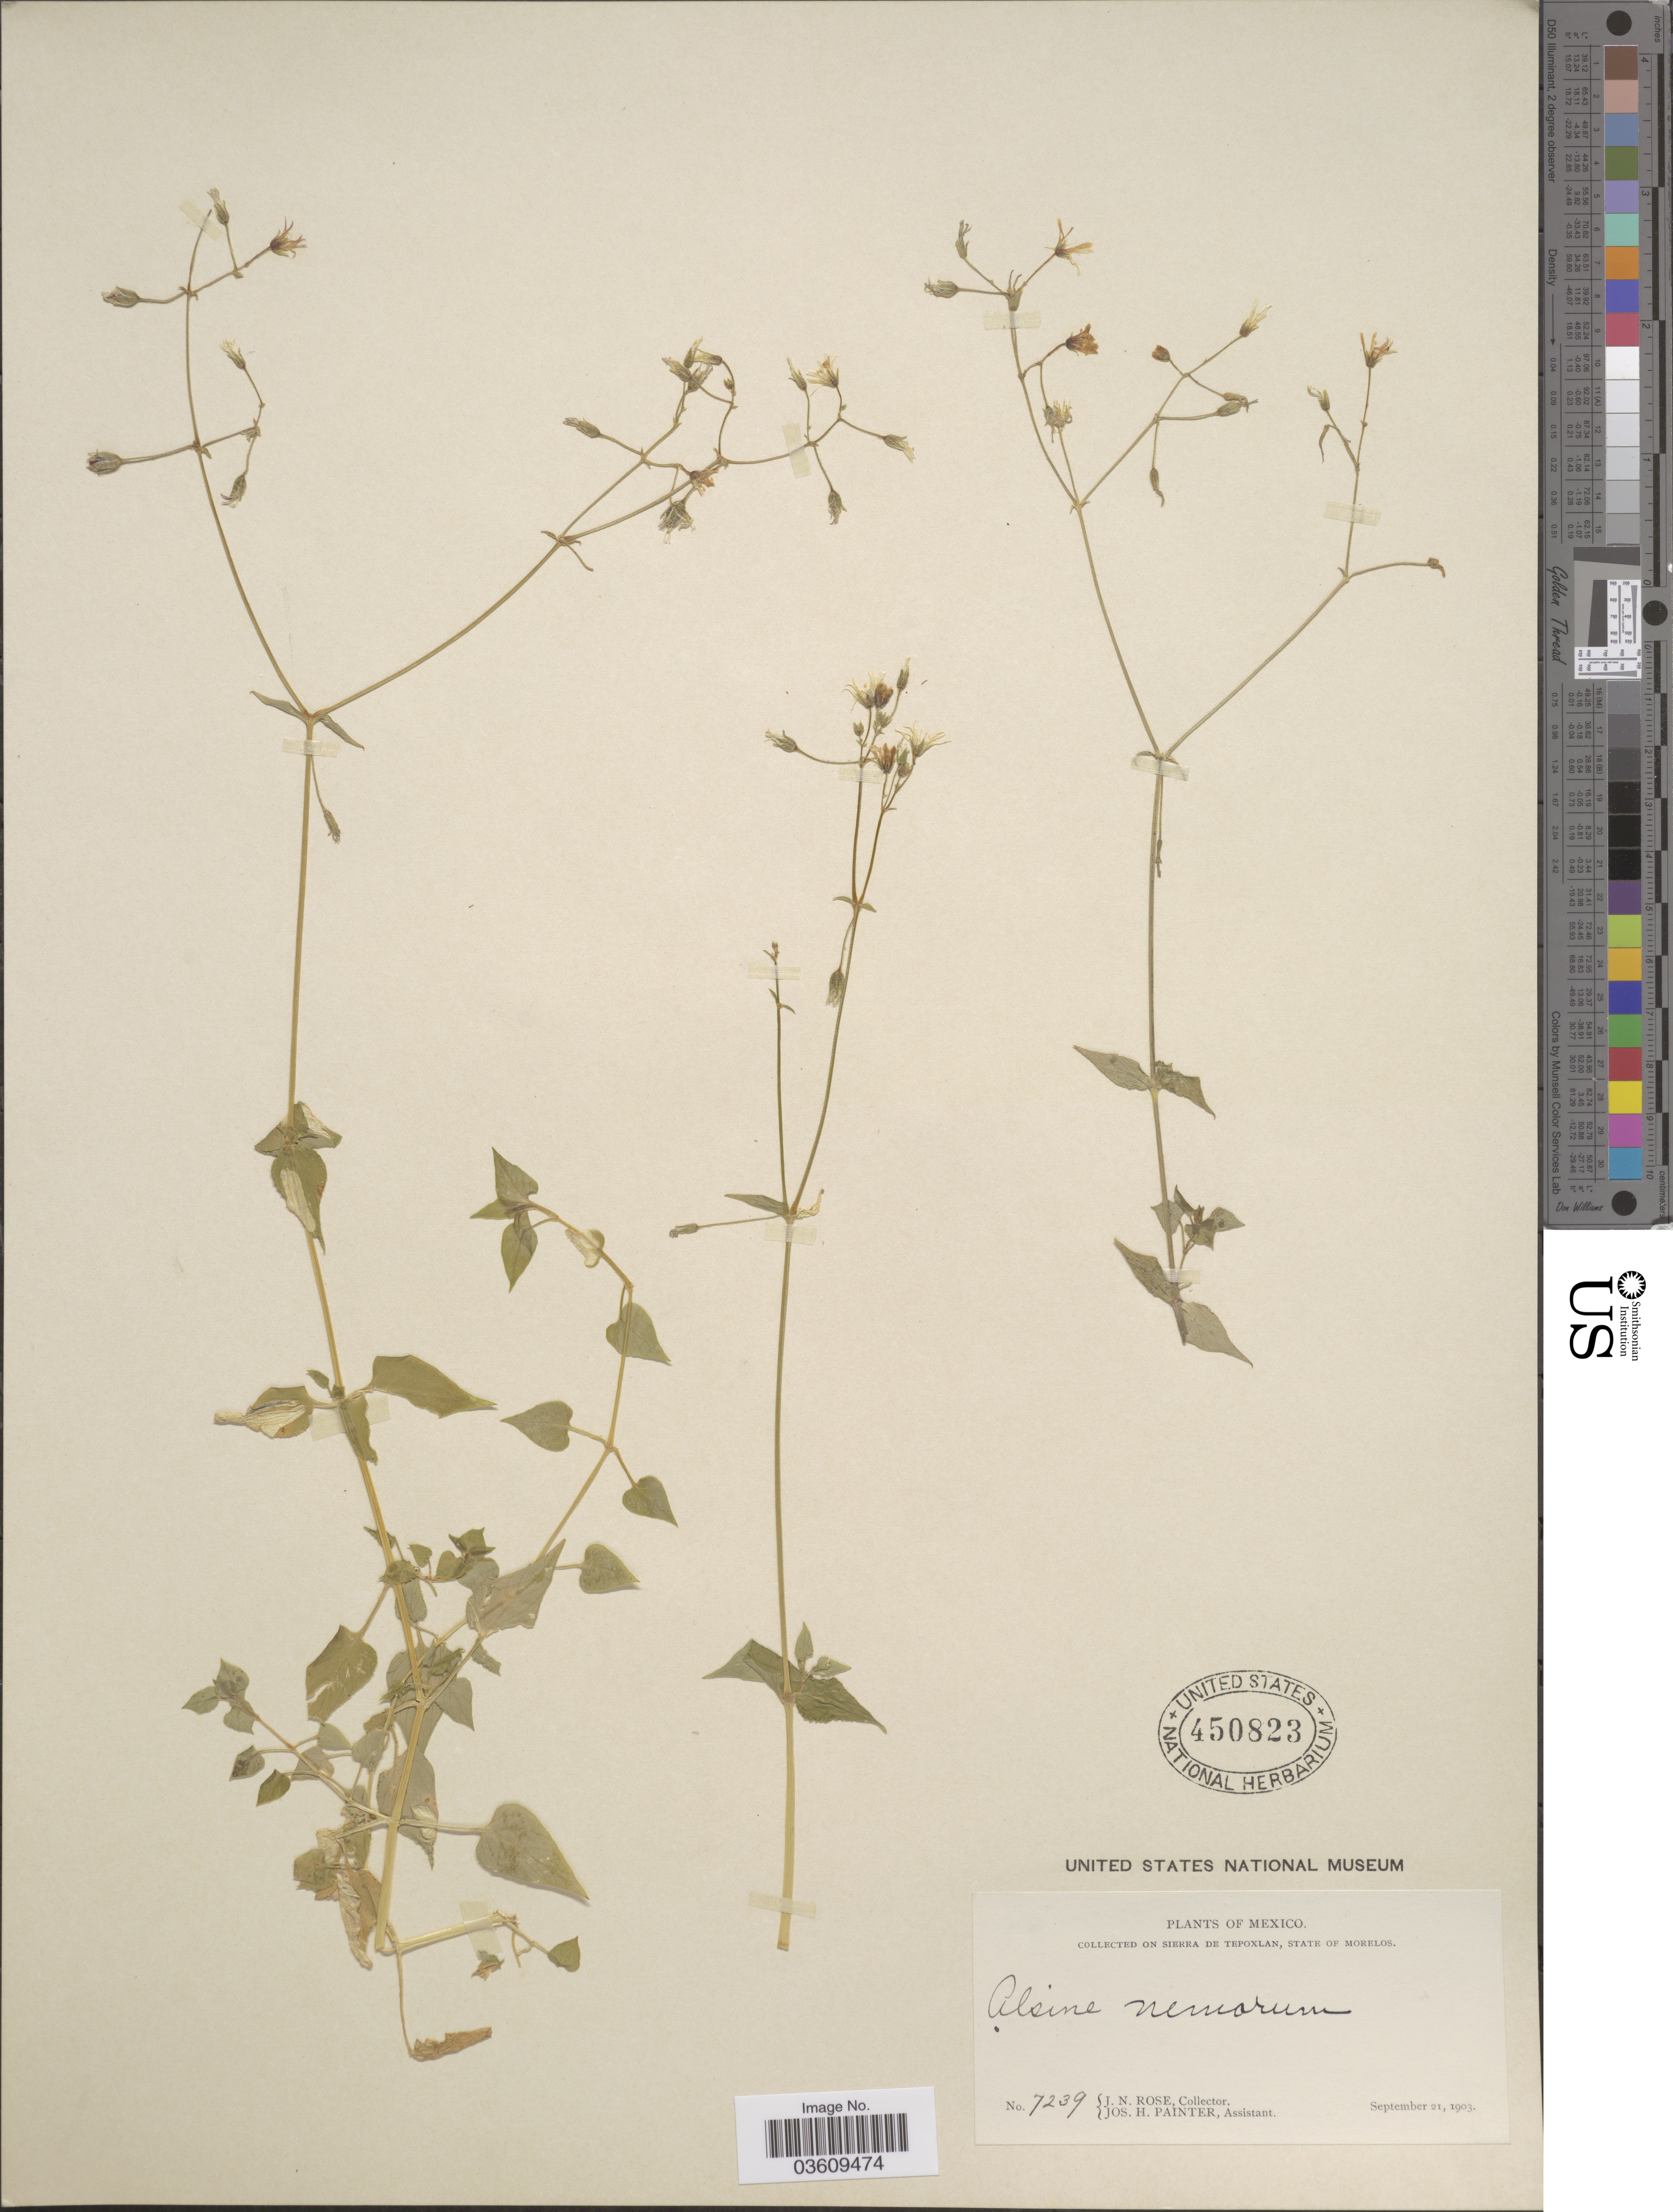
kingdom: Plantae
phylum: Tracheophyta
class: Magnoliopsida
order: Caryophyllales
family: Caryophyllaceae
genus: Stellaria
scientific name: Stellaria prostrata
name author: Baldwin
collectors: J. N. Rose & J. H. Painter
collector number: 7239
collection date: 1903-09-21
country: Mexico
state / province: Morelos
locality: On Sierra de Tepoxlan.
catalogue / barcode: US 450823